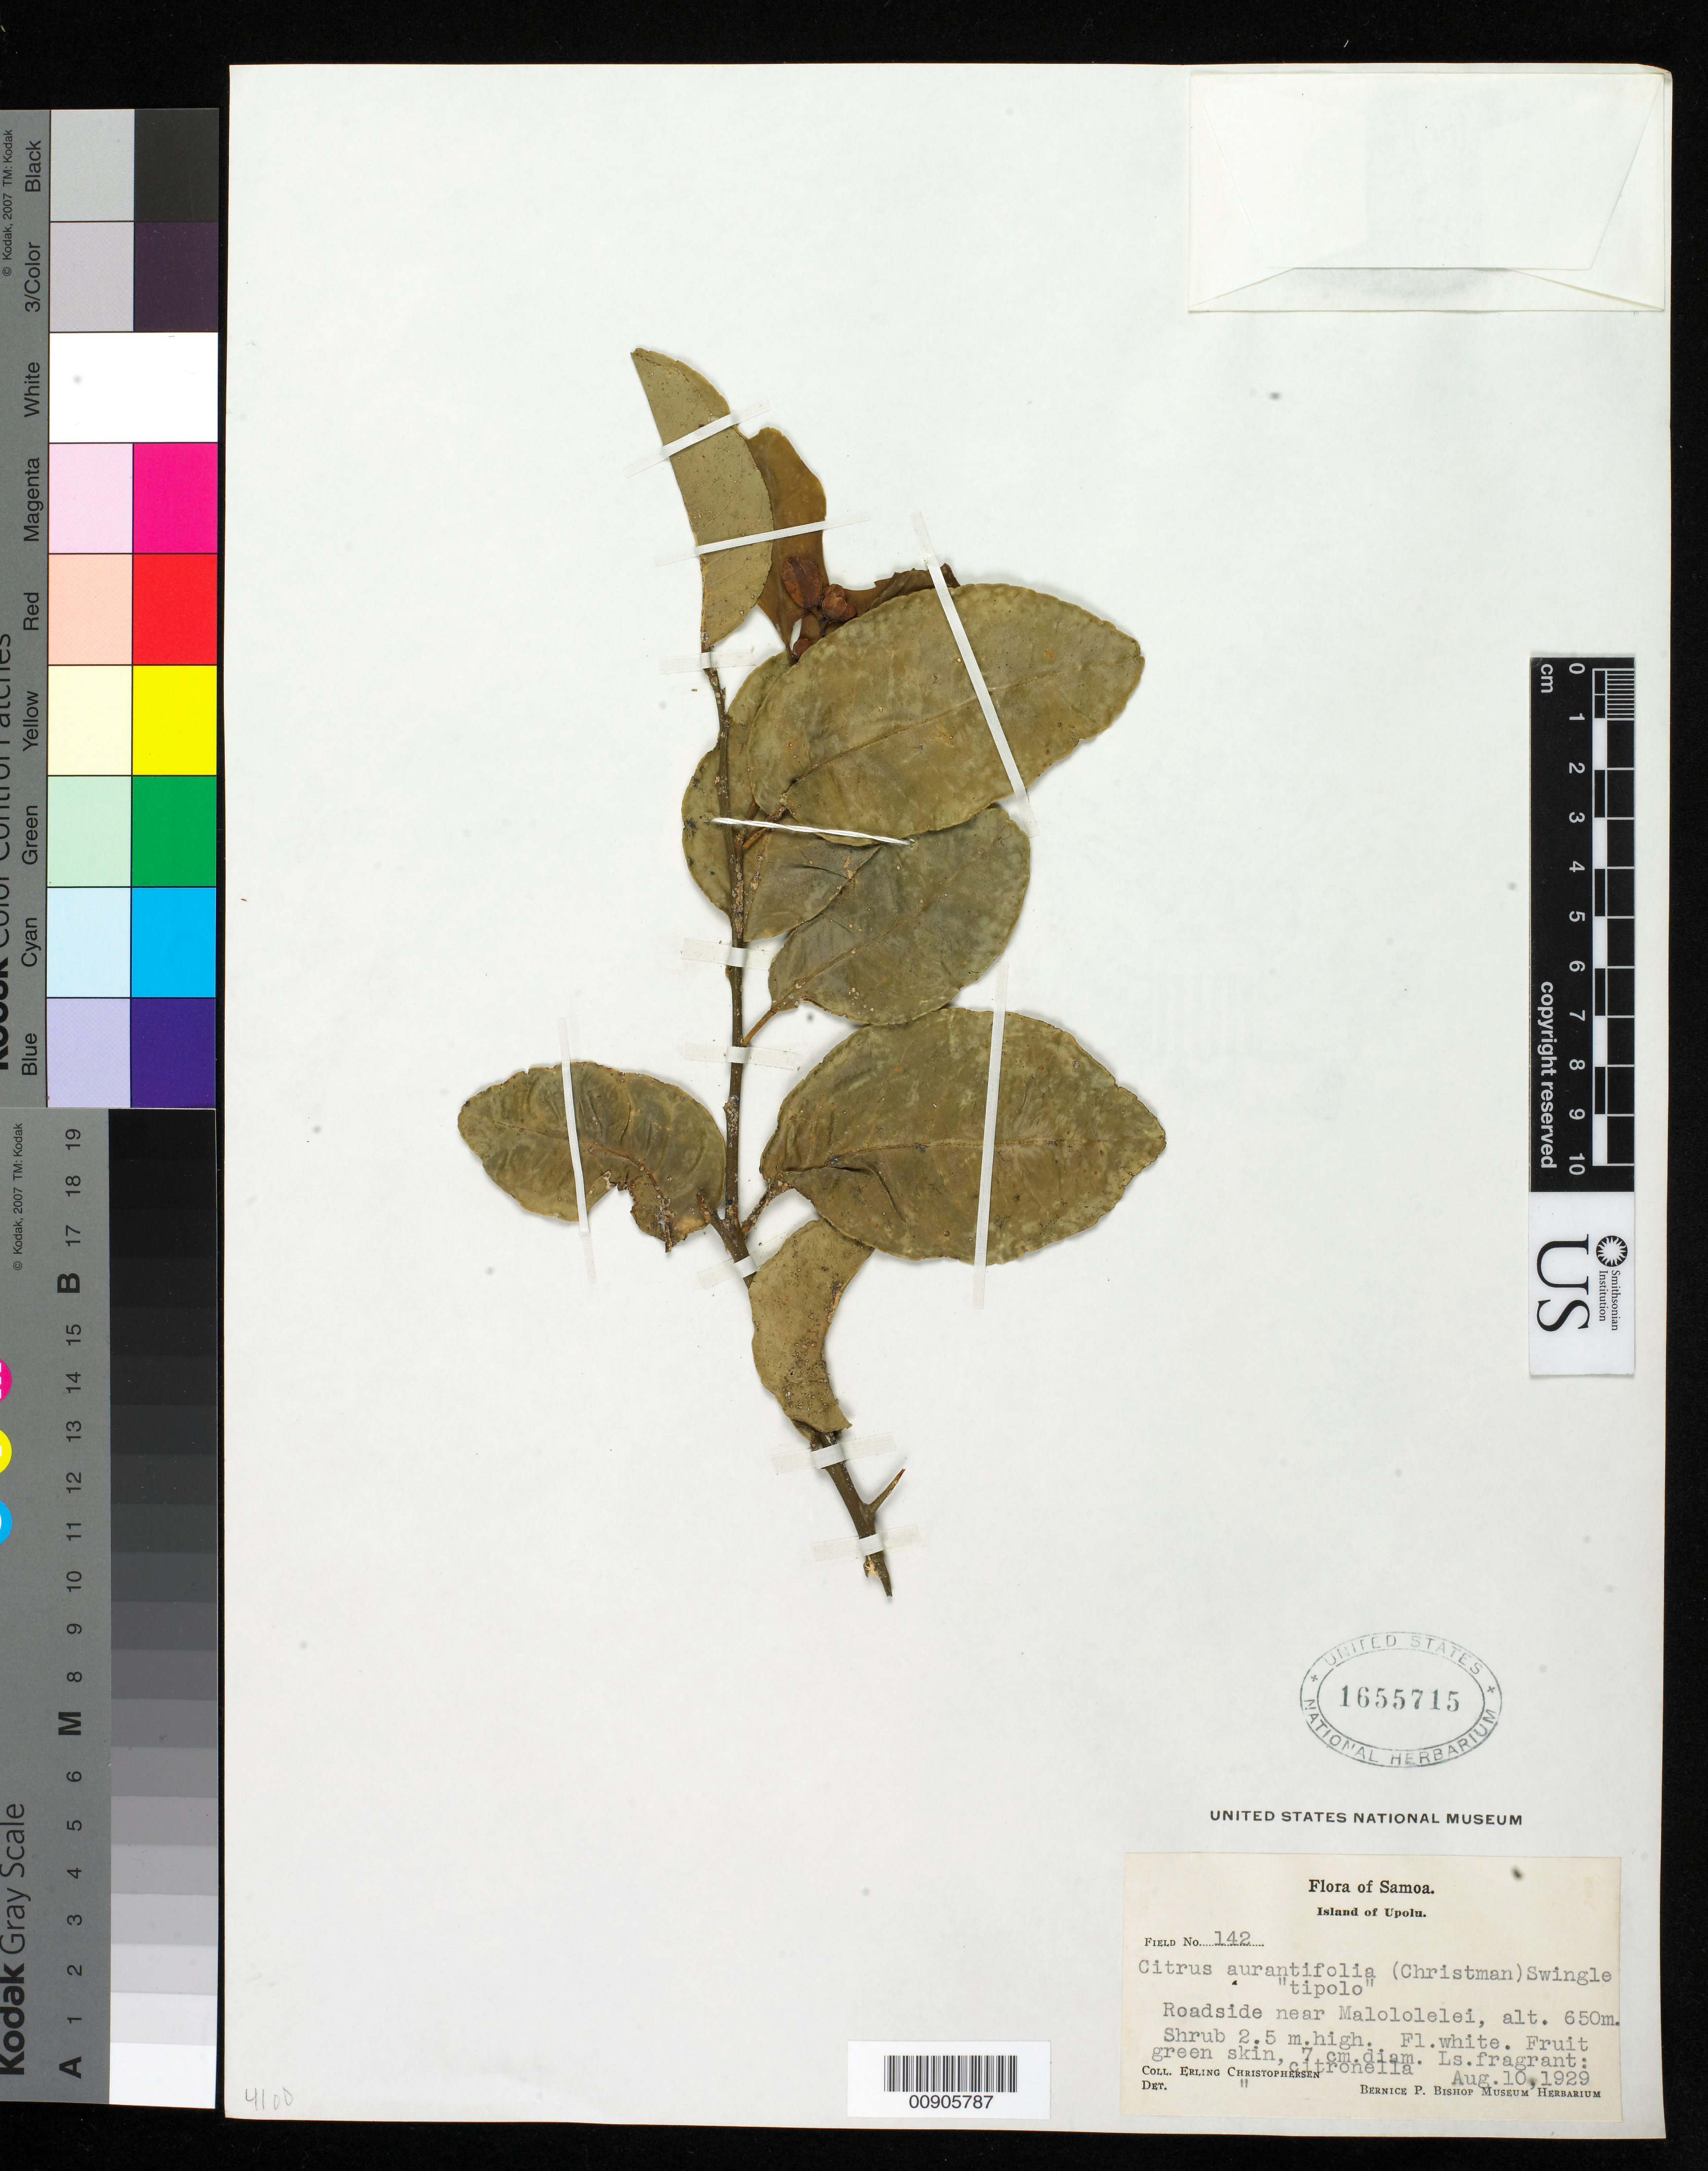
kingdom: Plantae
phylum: Tracheophyta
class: Magnoliopsida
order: Sapindales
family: Rutaceae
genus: Citrus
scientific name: Citrus x aurantifolia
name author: (Christm.) Swingle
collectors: E. Christophersen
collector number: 142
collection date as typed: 10 Aug 1929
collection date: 1929-08-10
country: Samoa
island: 'Upolu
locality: near Malololelei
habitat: Roadside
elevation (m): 650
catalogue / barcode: US 1655715